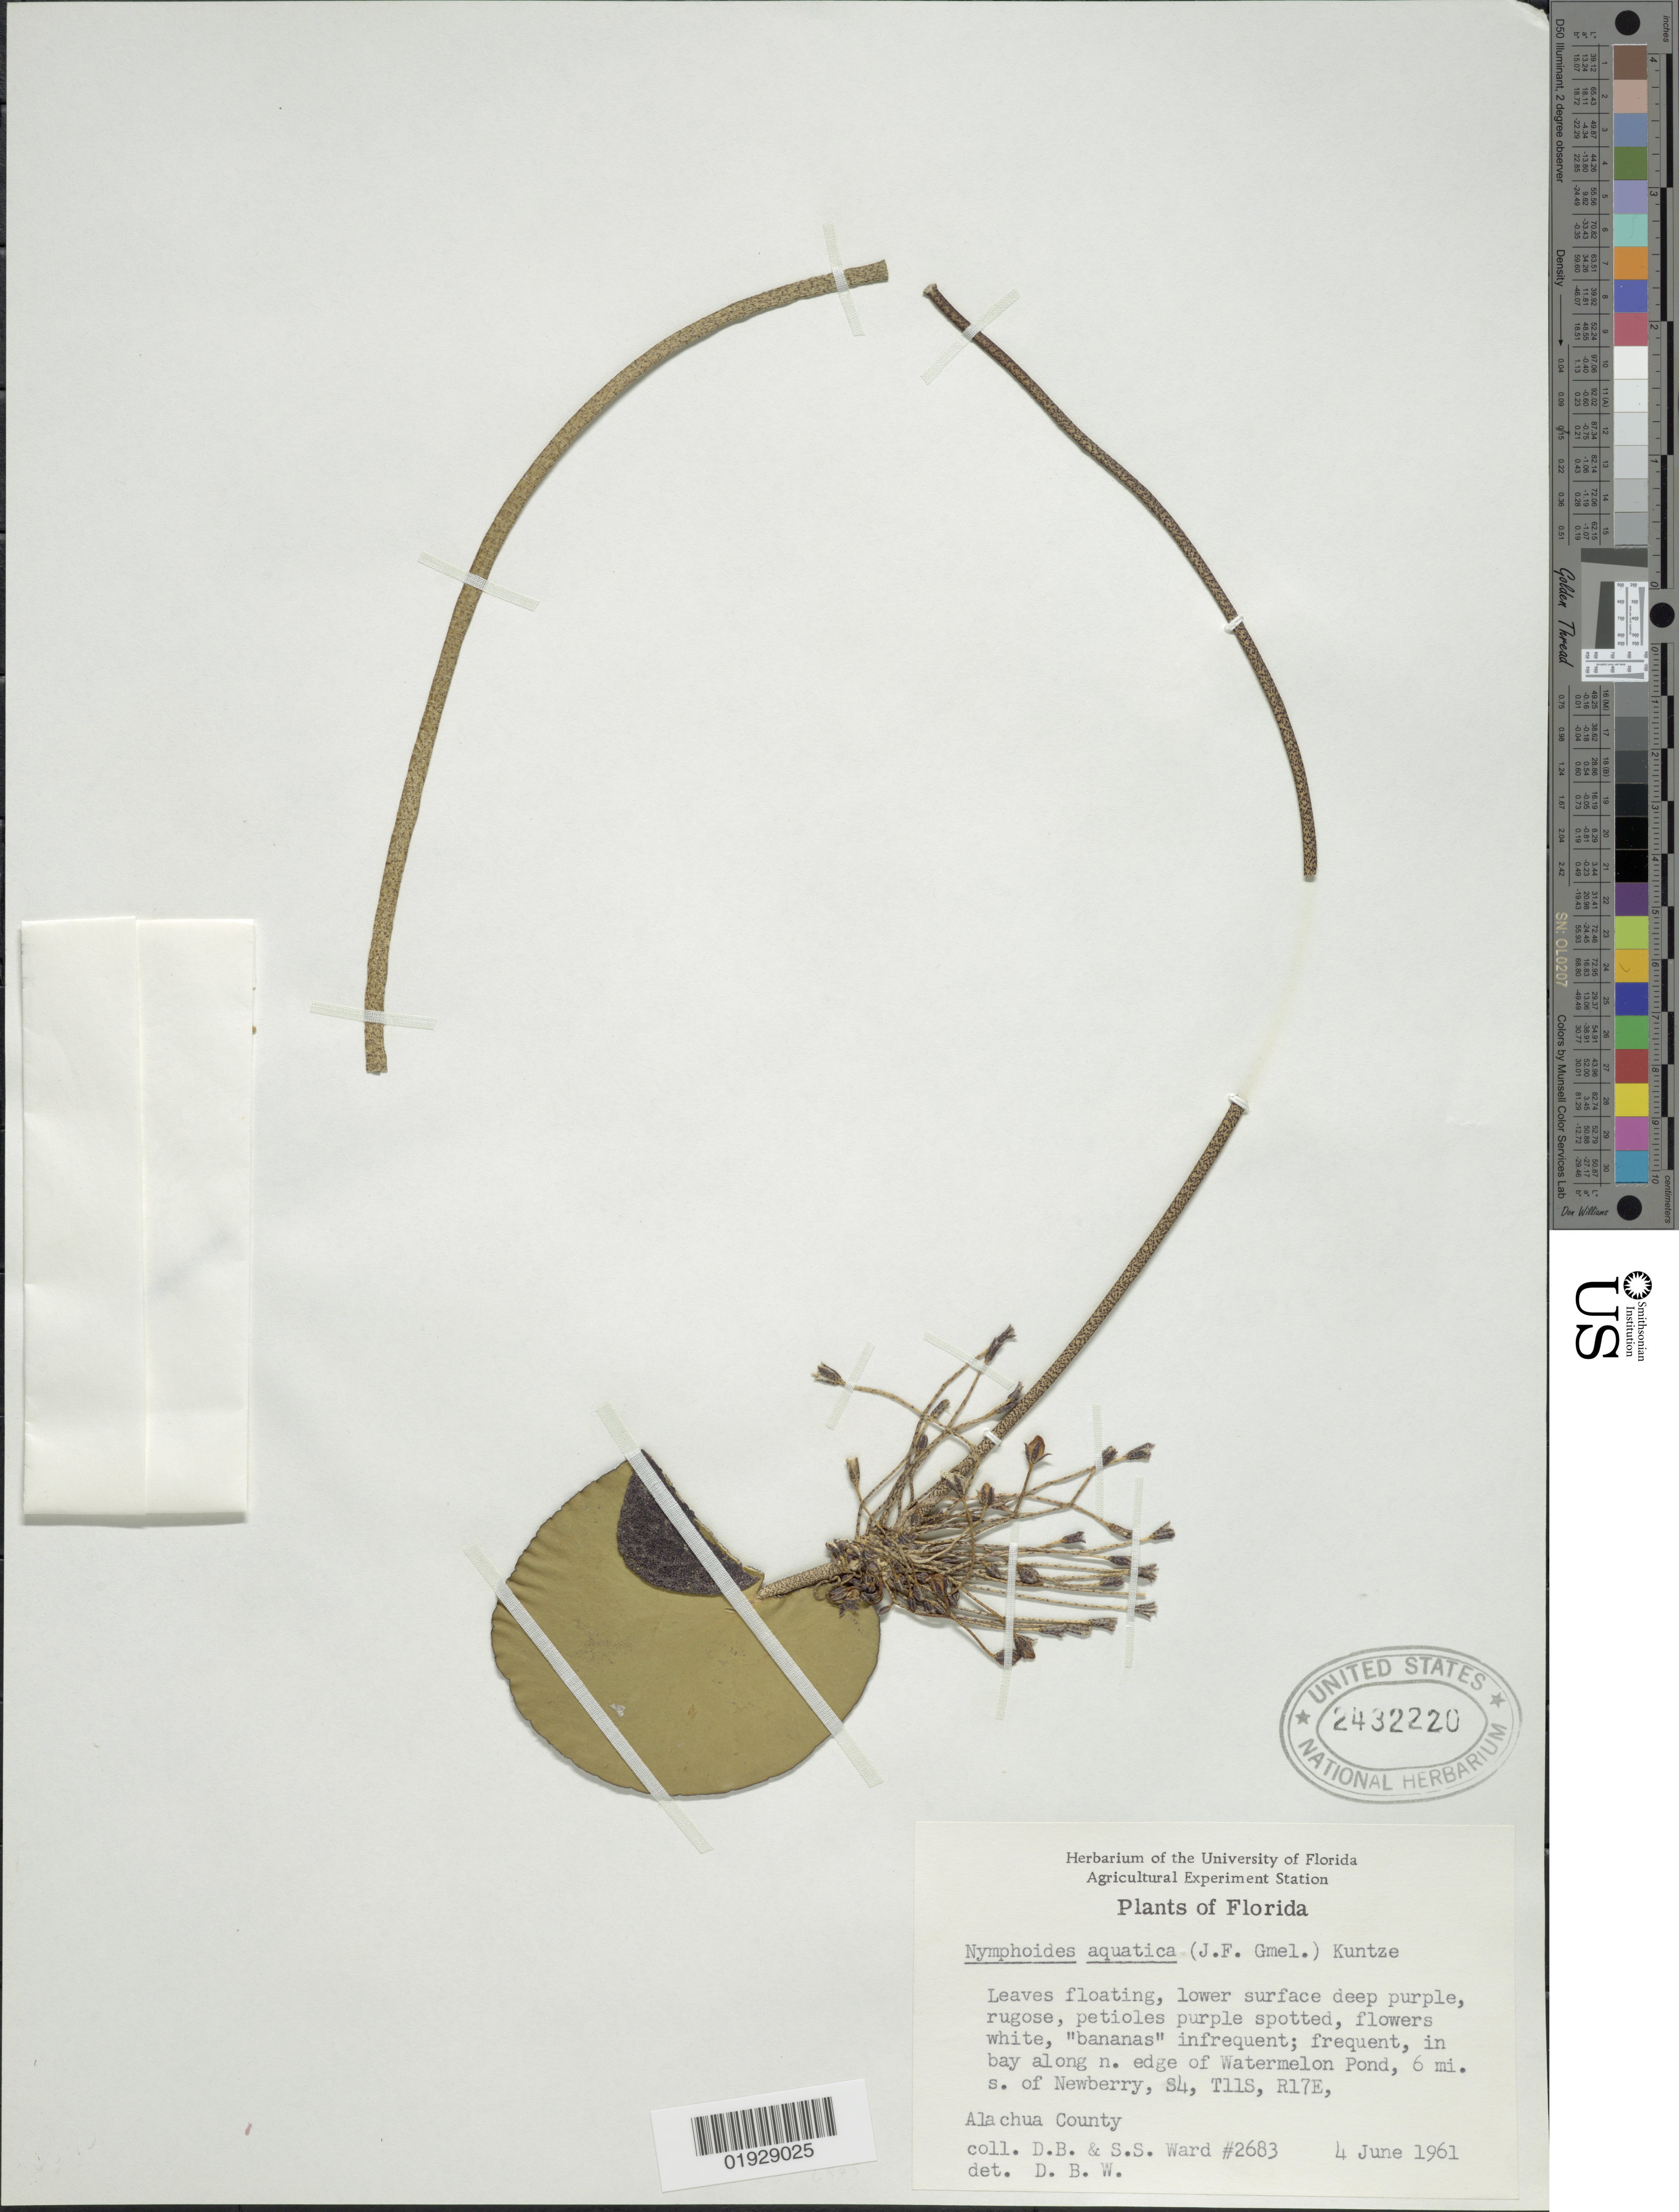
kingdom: Plantae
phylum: Tracheophyta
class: Magnoliopsida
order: Asterales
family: Menyanthaceae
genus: Nymphoides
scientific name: Nymphoides aquatica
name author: (J.F. Gmel.) Kuntze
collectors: D. B. Ward & S. S. Ward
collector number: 2683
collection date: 1961-06-04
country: United States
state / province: Florida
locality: Frequent, in bay along n. edge of Watermelon Pond, 6 mi. s. of Newberry, S4, T11S, R17E, Alachua County.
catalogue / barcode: US 2432220